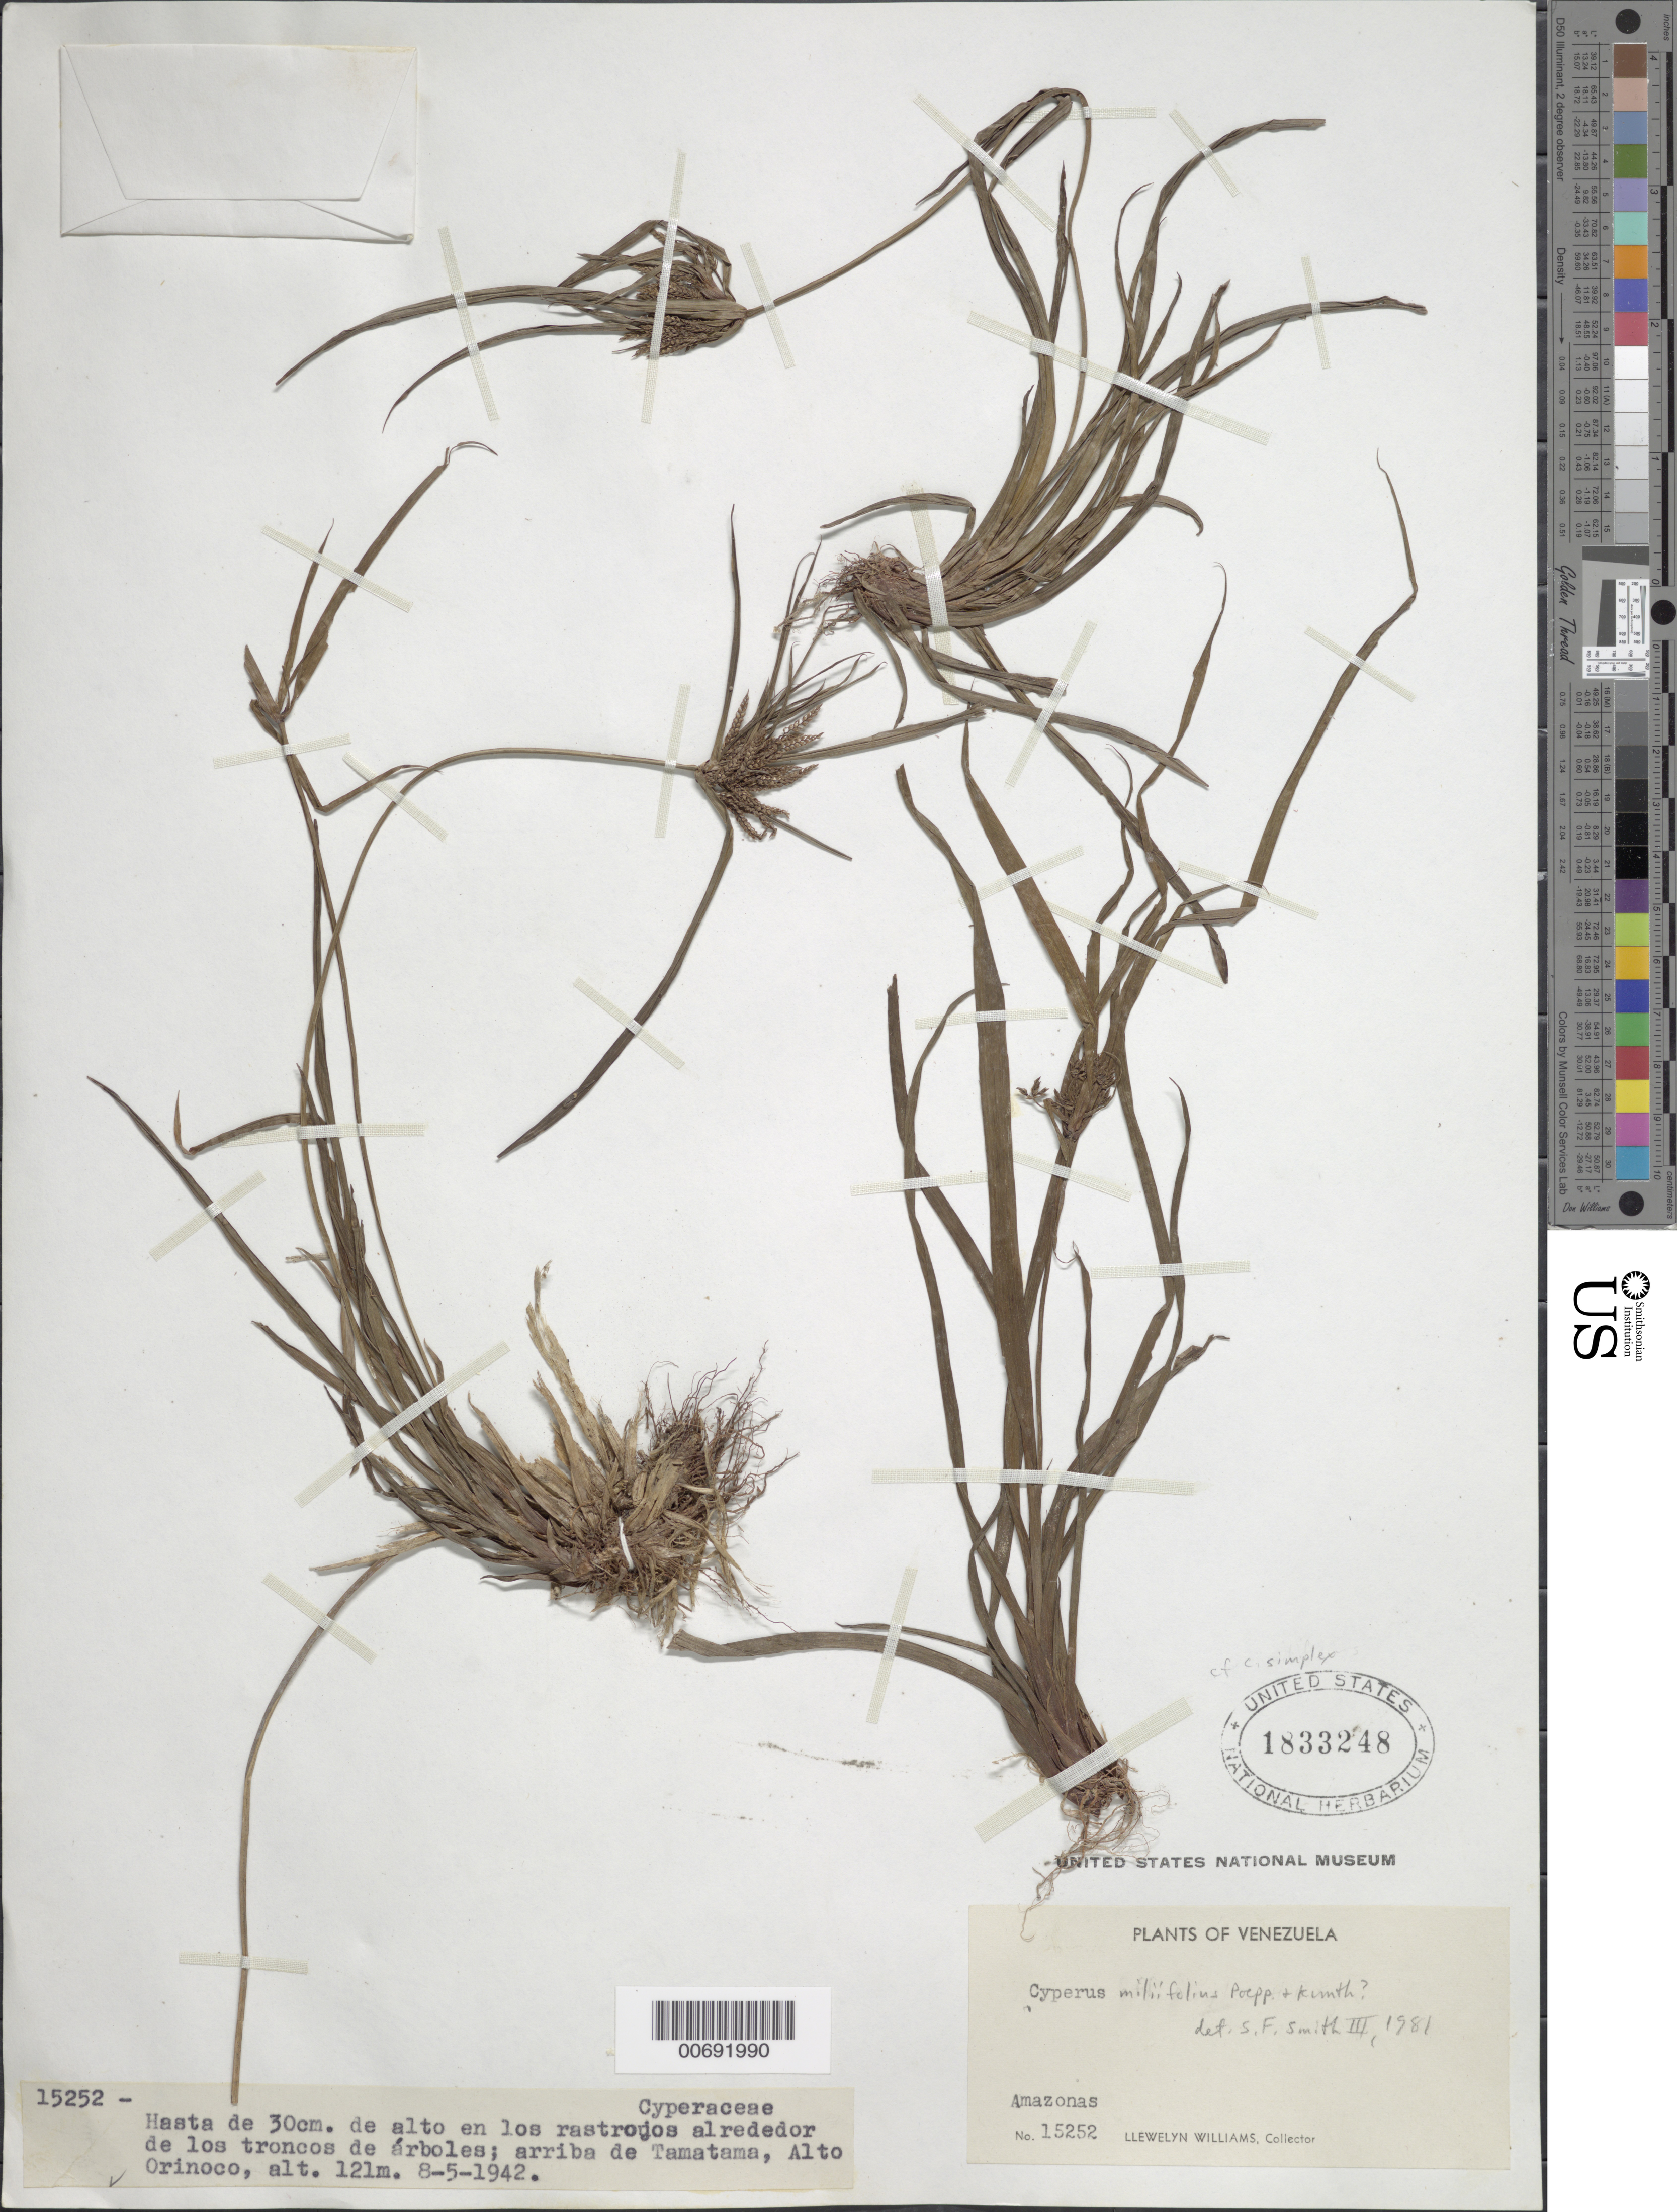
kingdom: Plantae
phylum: Tracheophyta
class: Liliopsida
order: Poales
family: Cyperaceae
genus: Cyperus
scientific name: Cyperus lacustris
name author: Schrad. ex Nees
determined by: Strong, Mark T., (BOT), Smithsonian Institution - National Museum of Natural History (UNITED STATES)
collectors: Ll. Williams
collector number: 15252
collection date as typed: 8-May-42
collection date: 1942-05-08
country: Venezuela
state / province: Amazonas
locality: Tamatama, Alto Río Orinoco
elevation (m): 121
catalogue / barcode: US 1833248